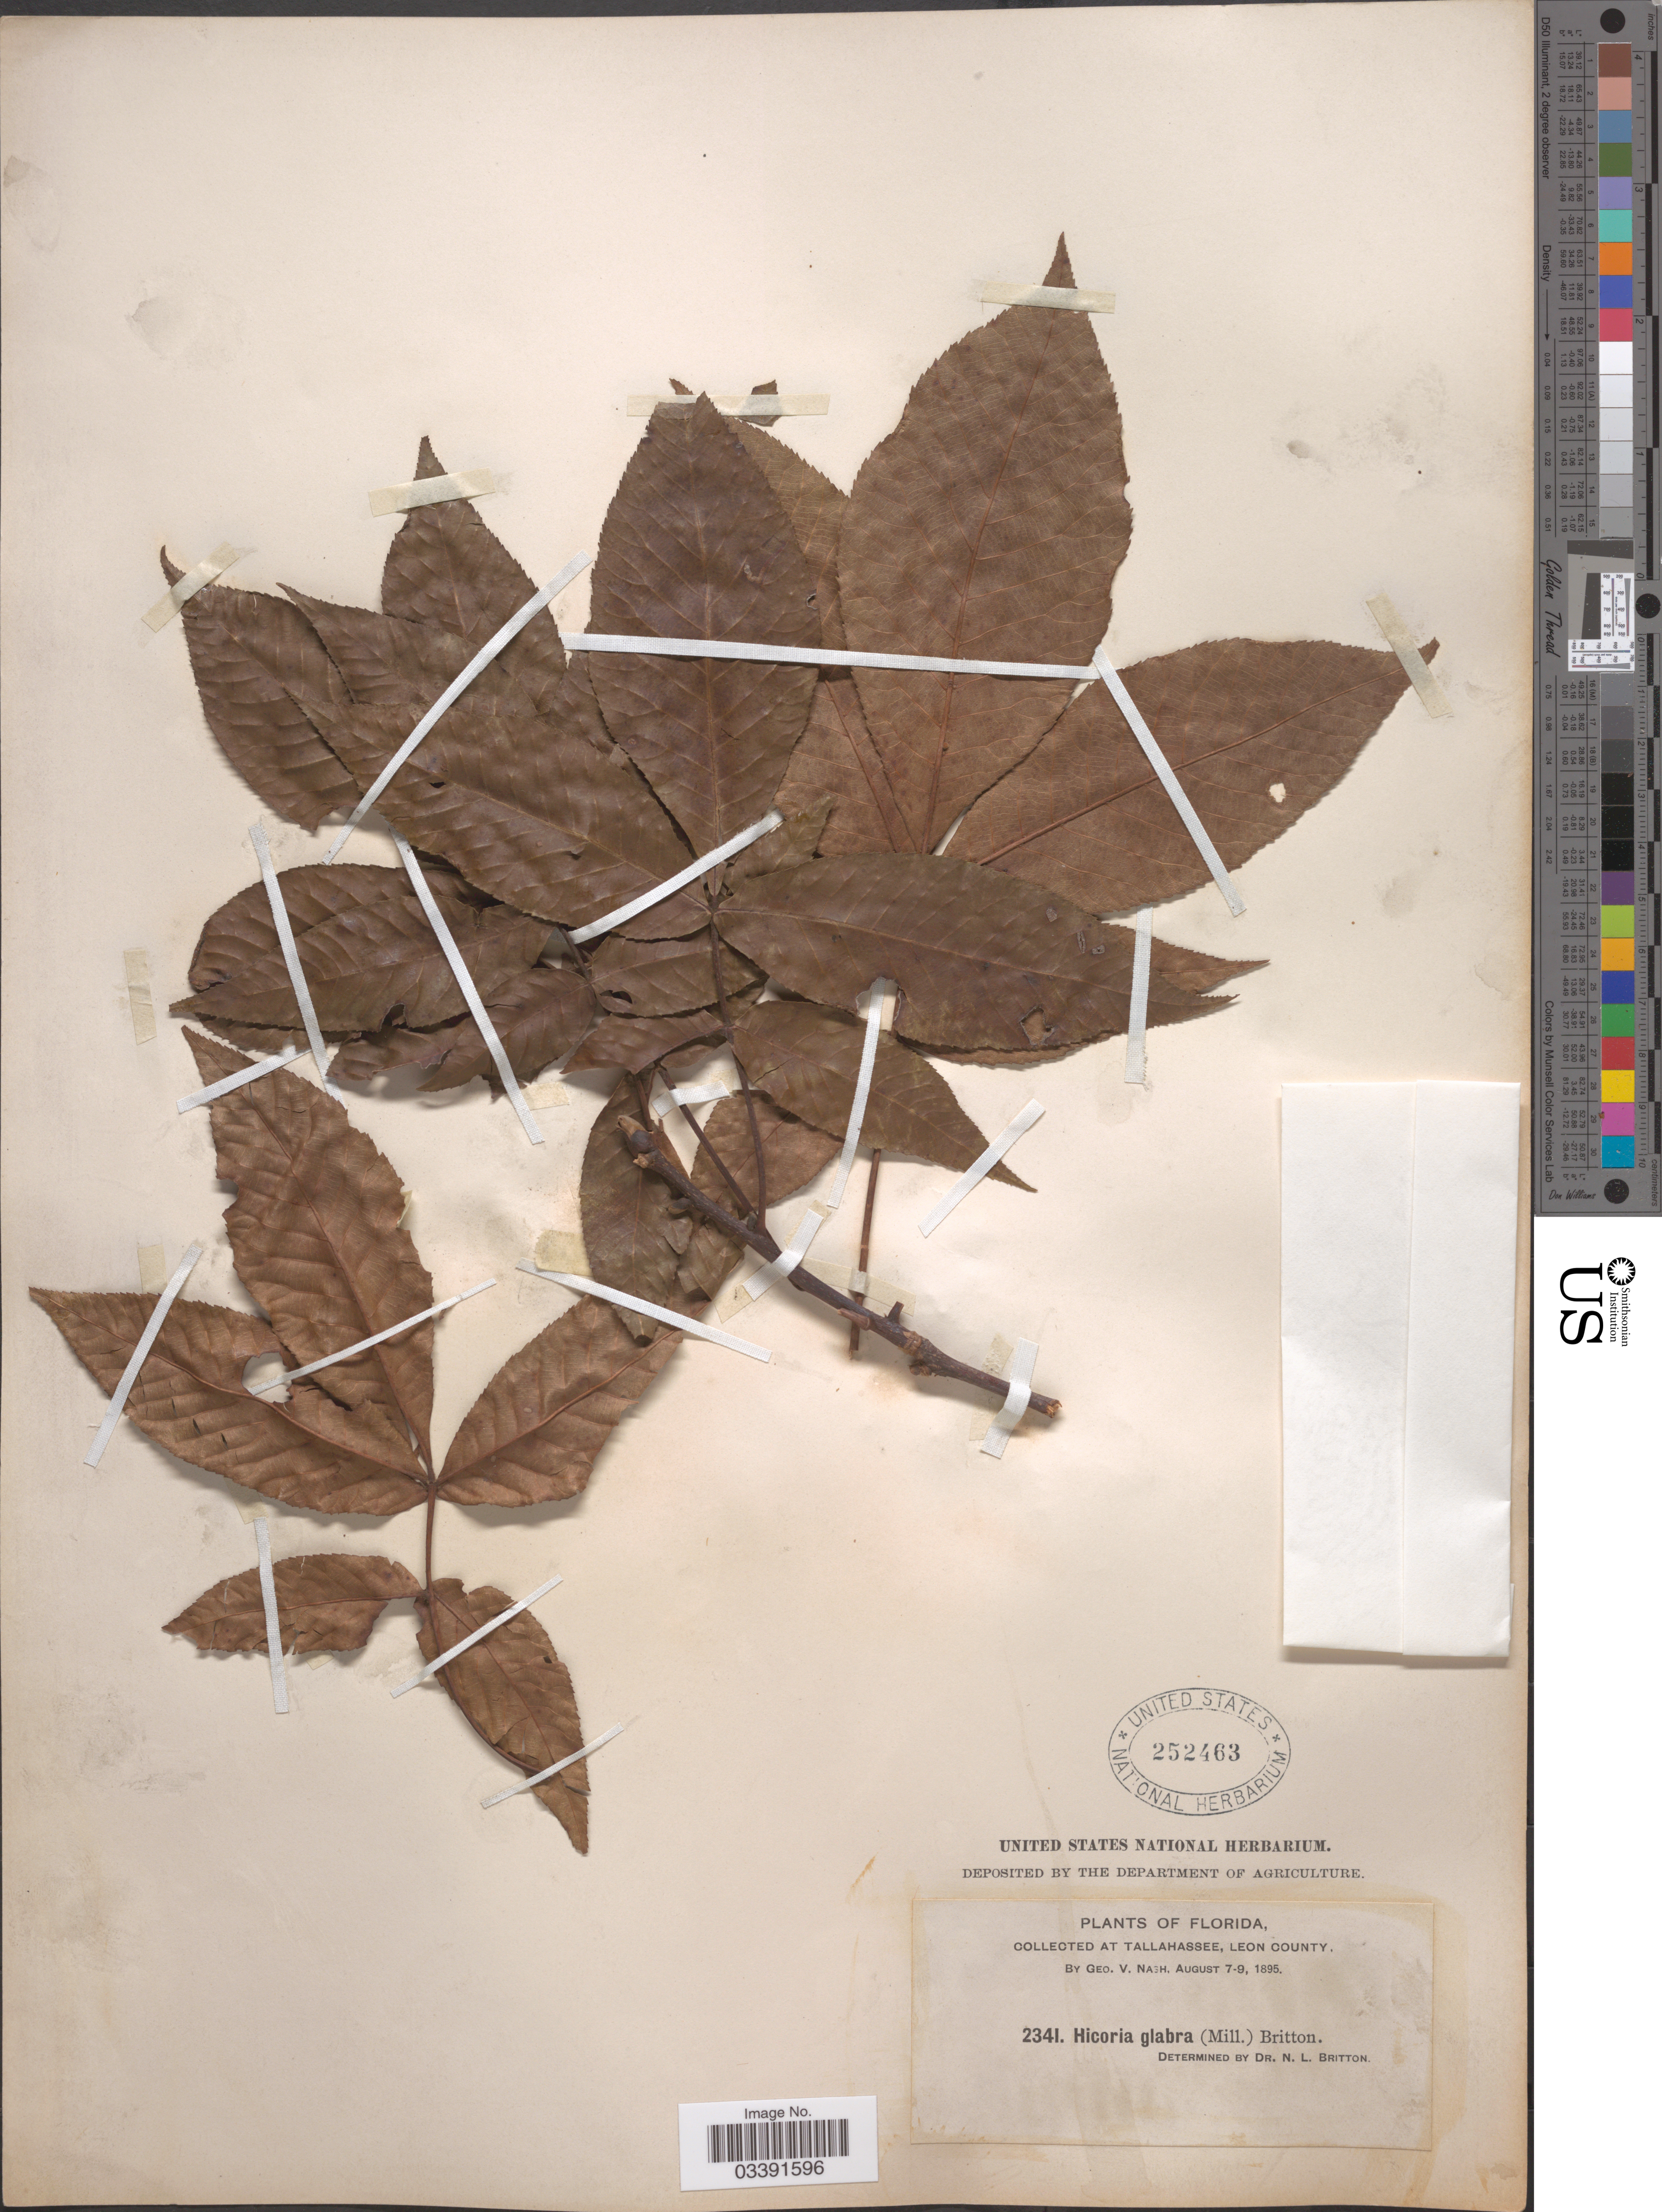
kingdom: Plantae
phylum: Tracheophyta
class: Magnoliopsida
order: Fagales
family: Juglandaceae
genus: Carya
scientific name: Carya glabra var. glabra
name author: (Mill.) Sweet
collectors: G. V. Nash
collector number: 2341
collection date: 1895-08-07/1895-08-09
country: United States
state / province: Florida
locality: Tallahassee, Leon County.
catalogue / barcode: US 252463